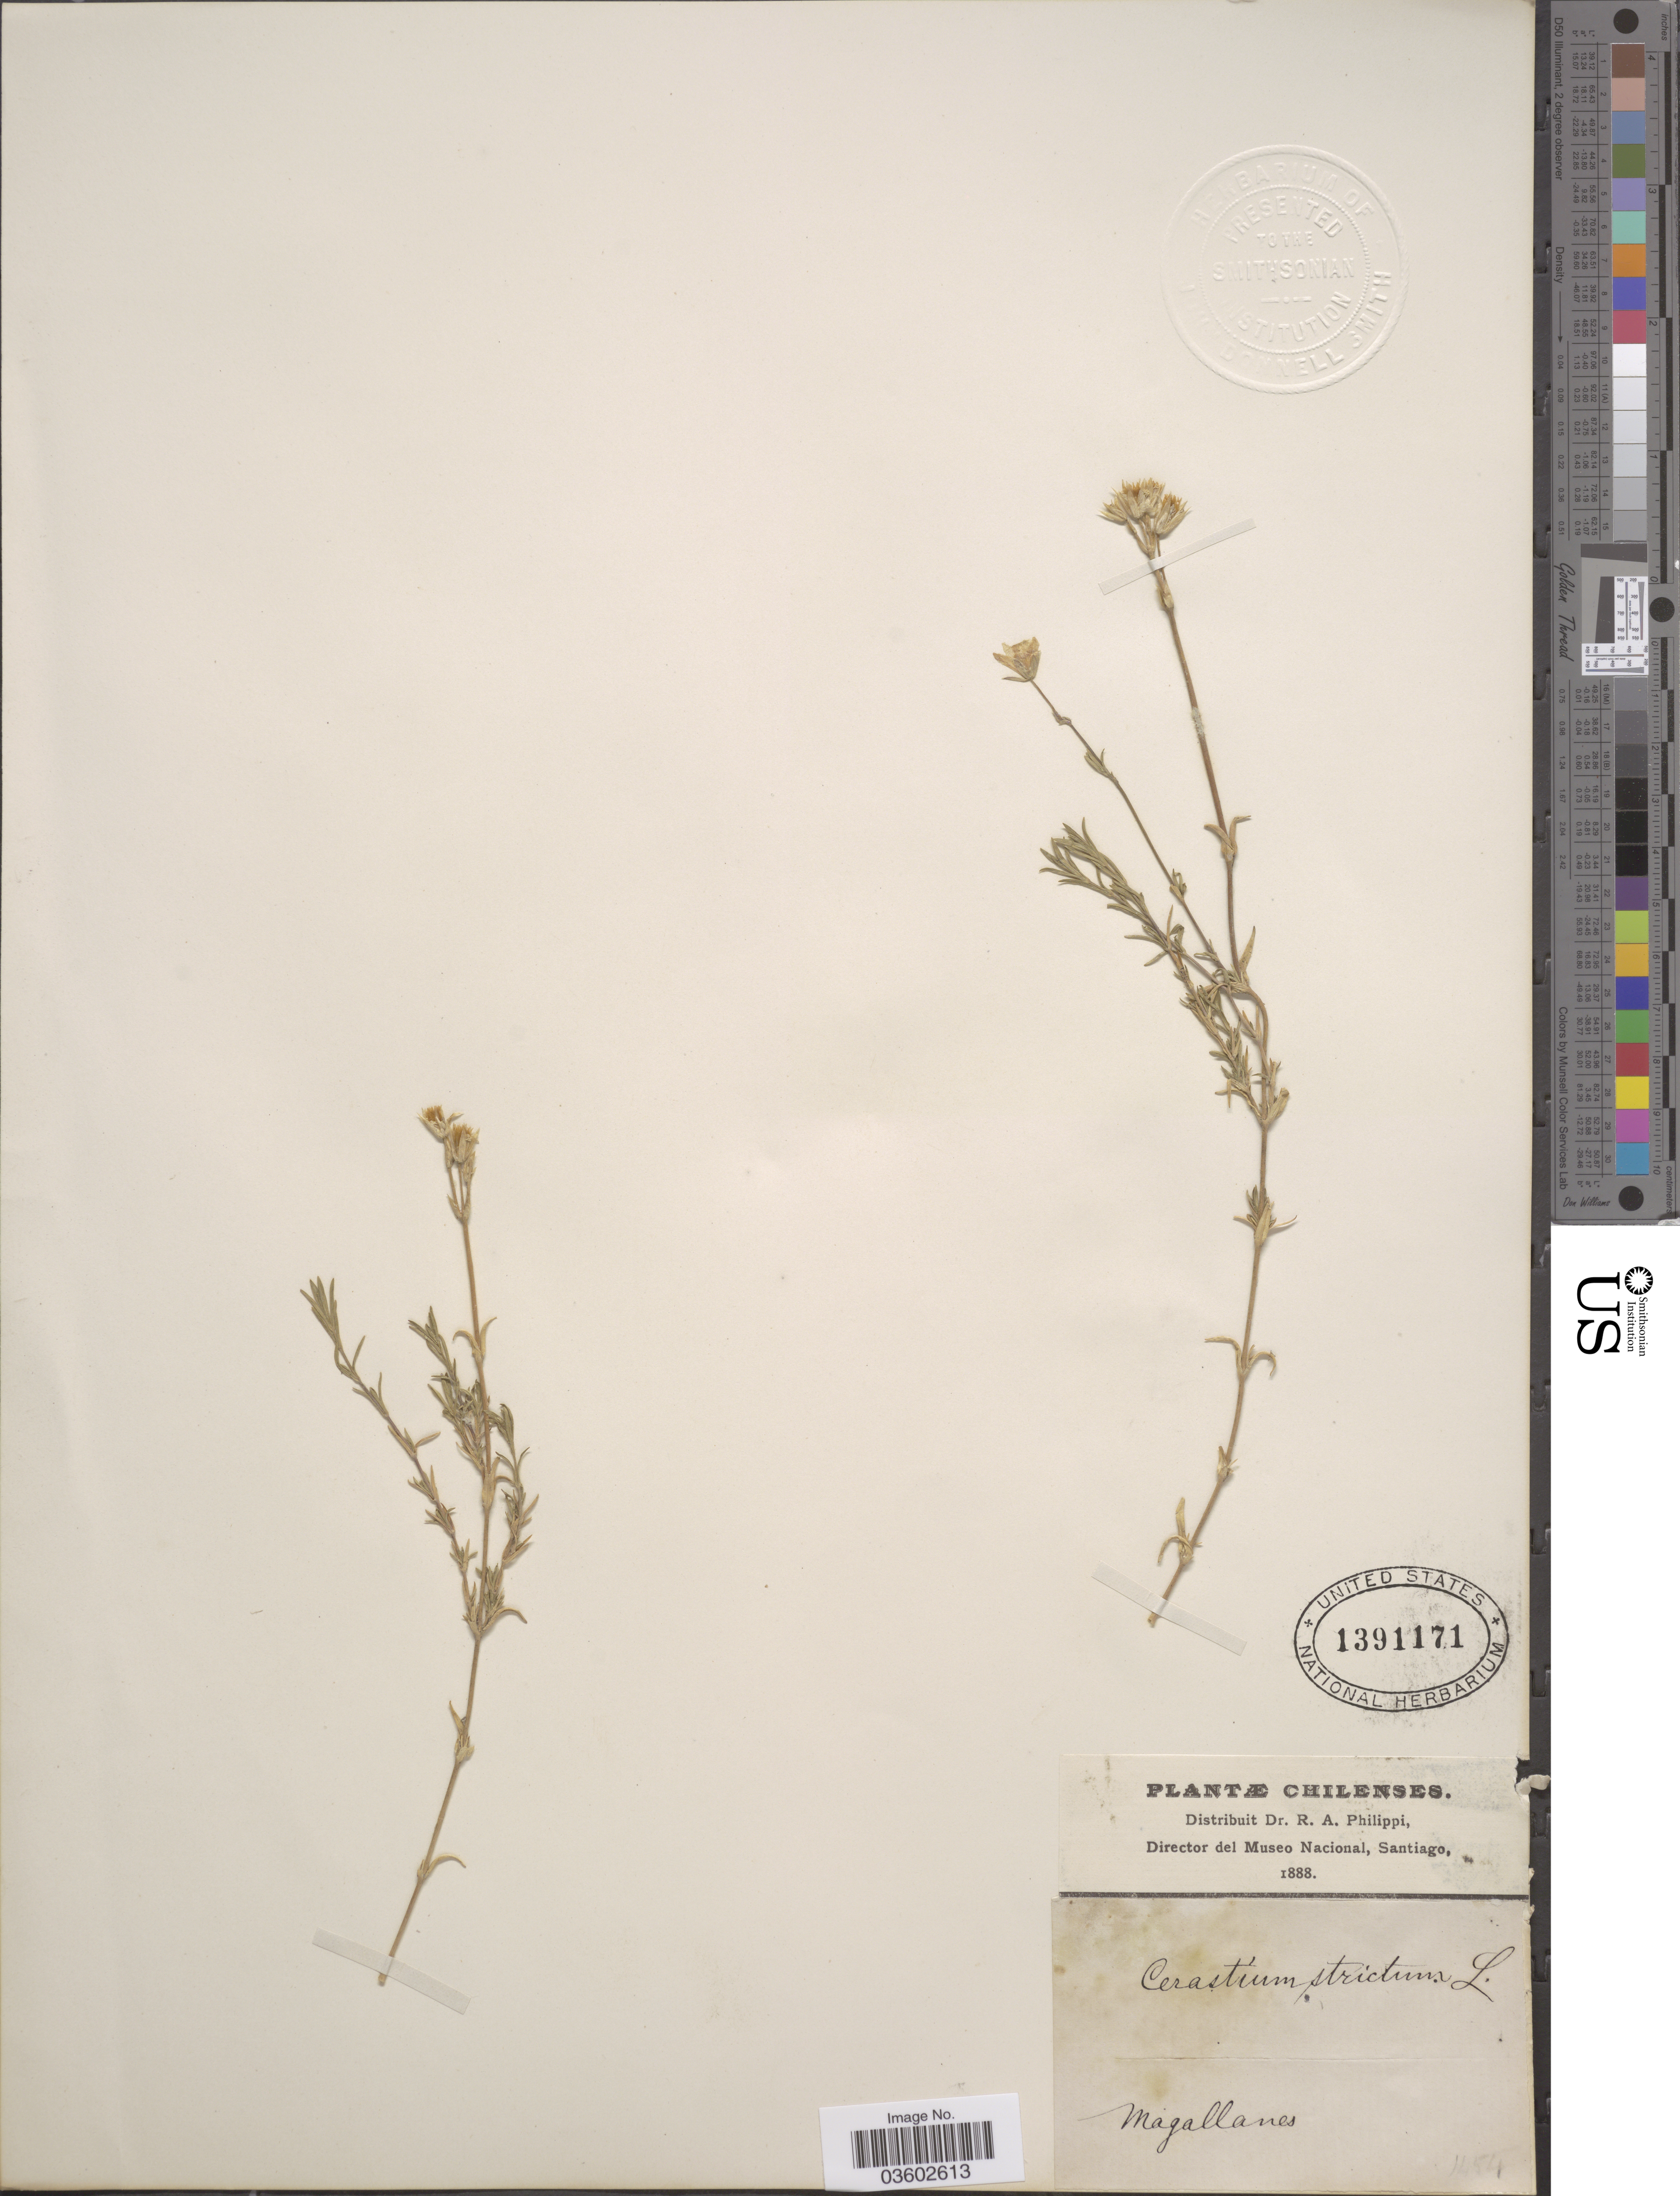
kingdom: Plantae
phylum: Tracheophyta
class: Magnoliopsida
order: Caryophyllales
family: Caryophyllaceae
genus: Cerastium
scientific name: Cerastium strictum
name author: L.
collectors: ex. herb. R.A. Philippi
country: Chile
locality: Magallanes.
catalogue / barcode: US 1391171